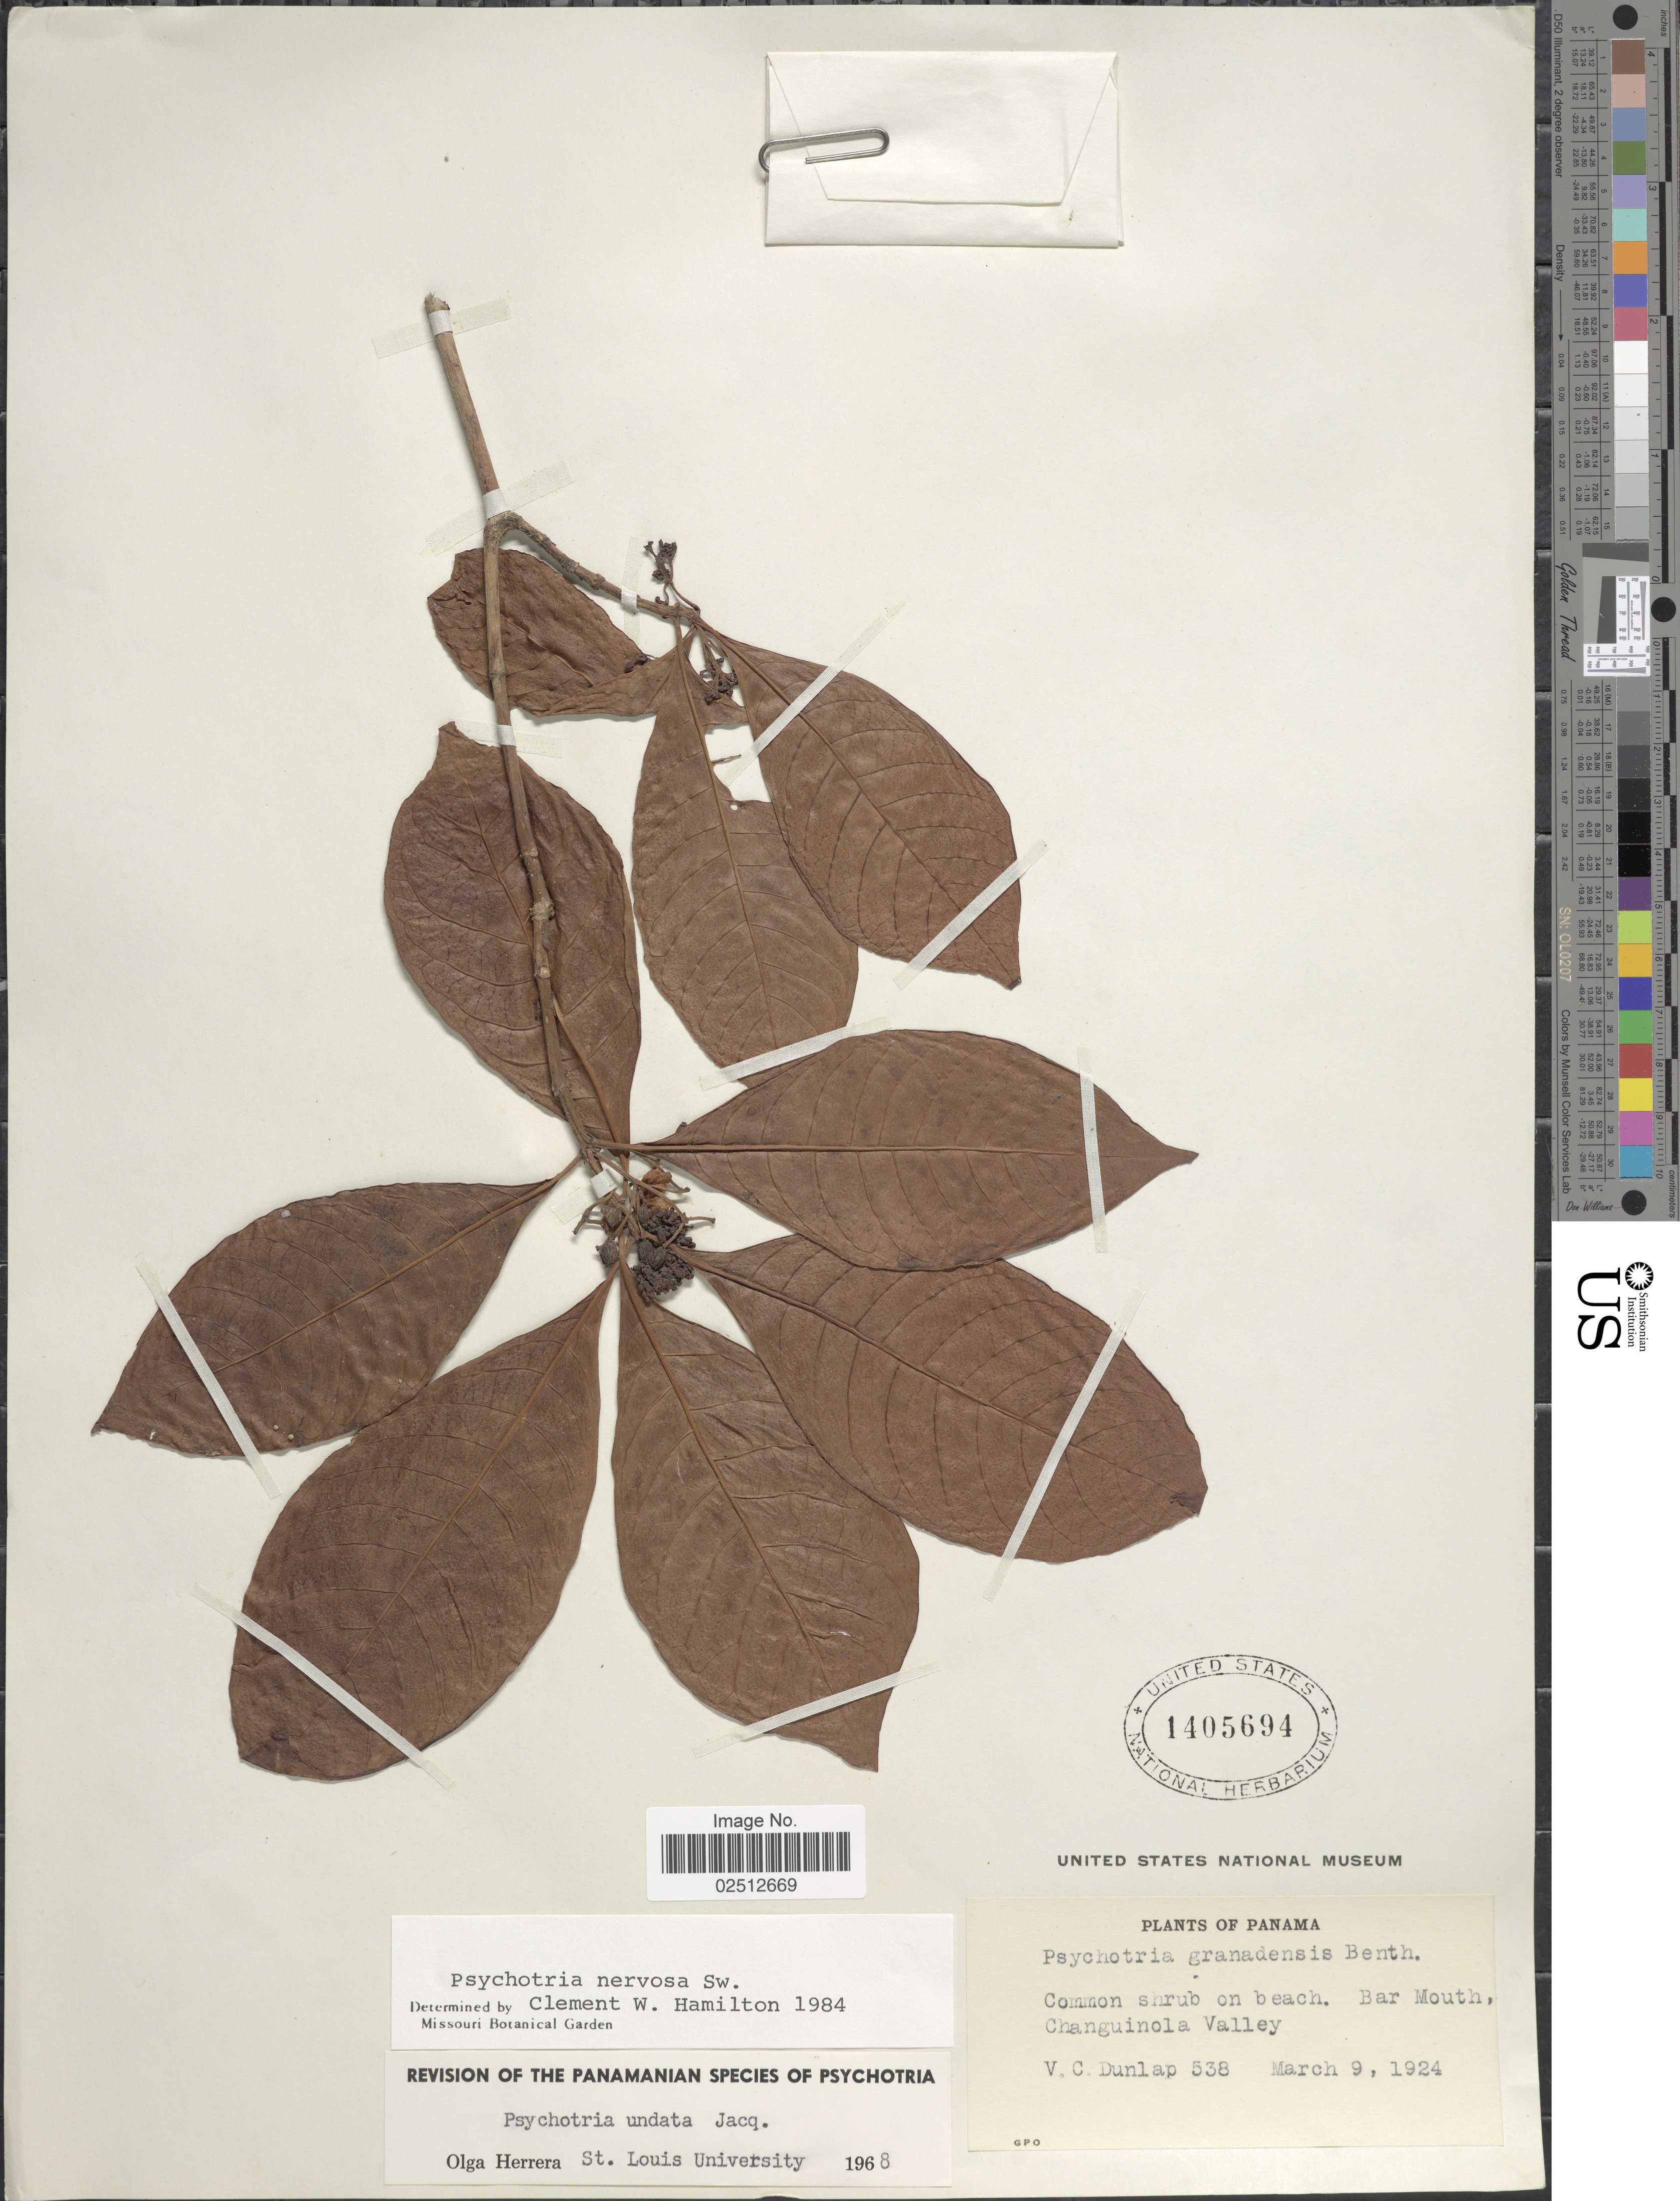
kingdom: Plantae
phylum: Tracheophyta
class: Magnoliopsida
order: Gentianales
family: Rubiaceae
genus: Psychotria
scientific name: Psychotria nervosa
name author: Sw.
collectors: V. C. Dunlap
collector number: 538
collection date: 1924-03-09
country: Panama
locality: Bar Mouth, Changuinola Valley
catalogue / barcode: US 1405694